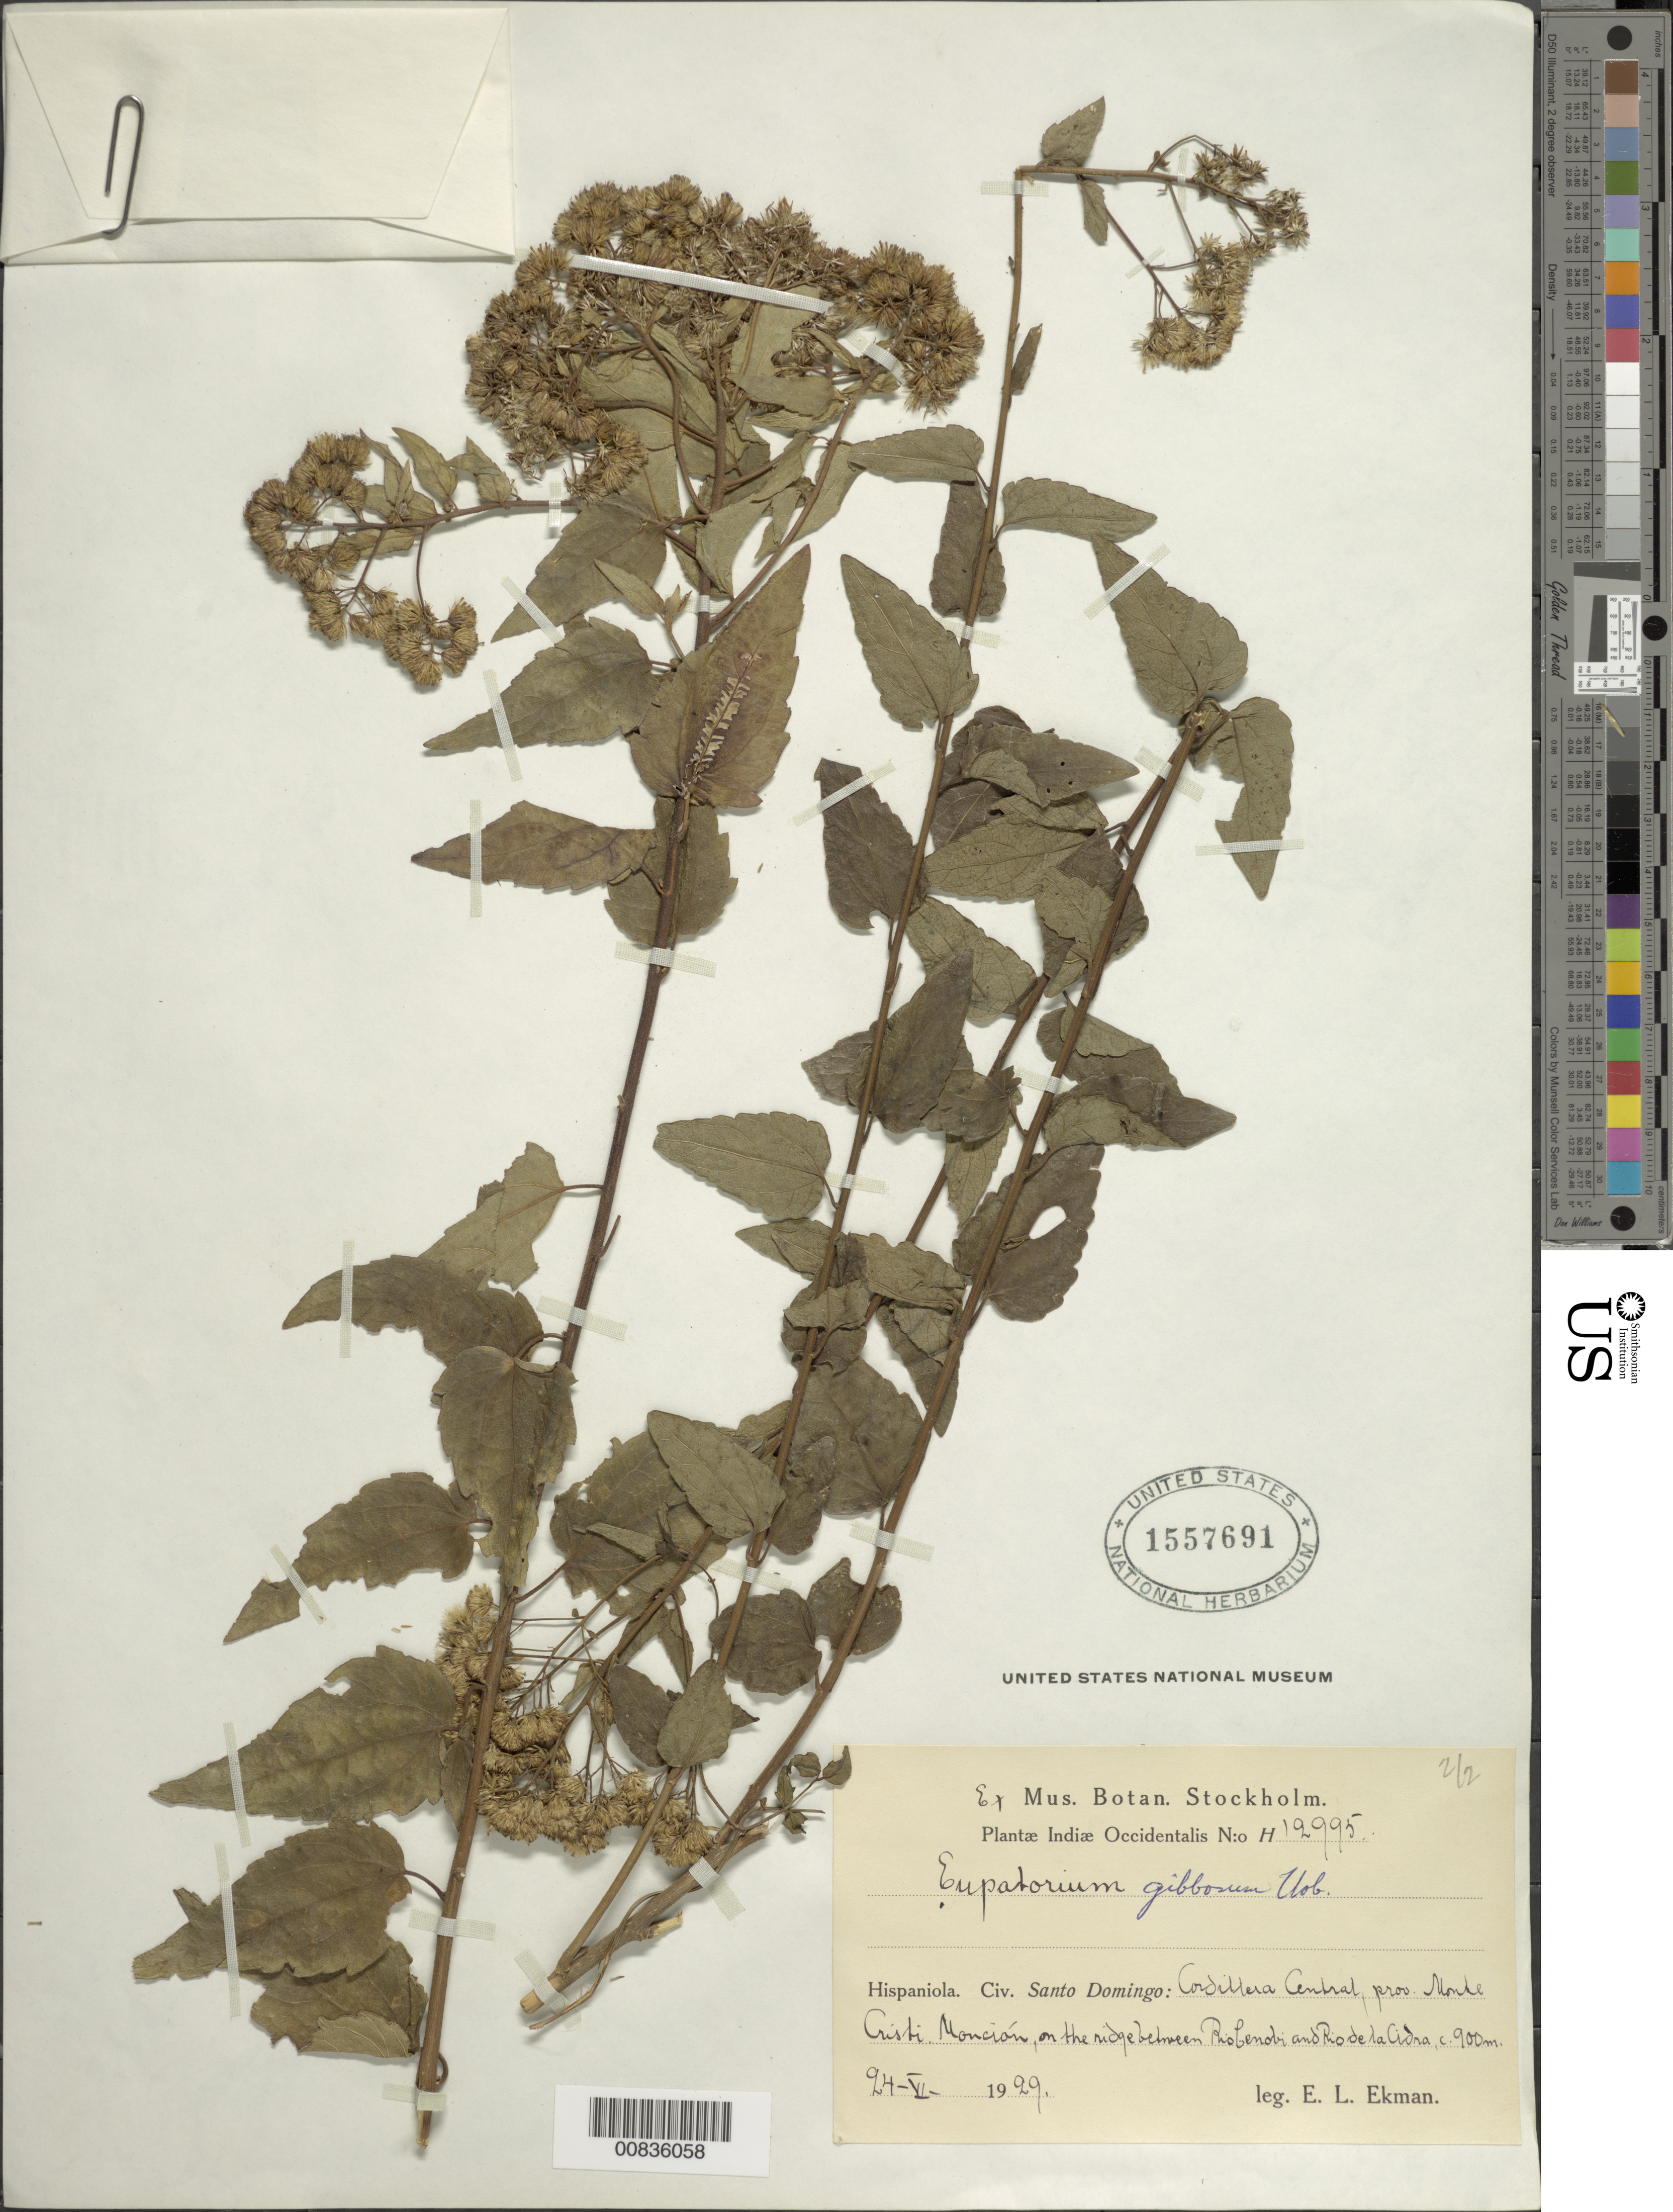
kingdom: Plantae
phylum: Tracheophyta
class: Magnoliopsida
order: Asterales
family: Asteraceae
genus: Koanophyllon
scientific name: Koanophyllon gibbosum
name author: (Urb.) R.M. King & H. Rob.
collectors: E. L. Ekman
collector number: H 12995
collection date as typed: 24 Jun 1929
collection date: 1929-06-24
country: Dominican Republic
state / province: Monte Cristi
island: Hispaniola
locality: Cordillera Central, Moncion, on the ridge between Rio Cenobi and Rio de la Cidra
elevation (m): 900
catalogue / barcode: US 1557691